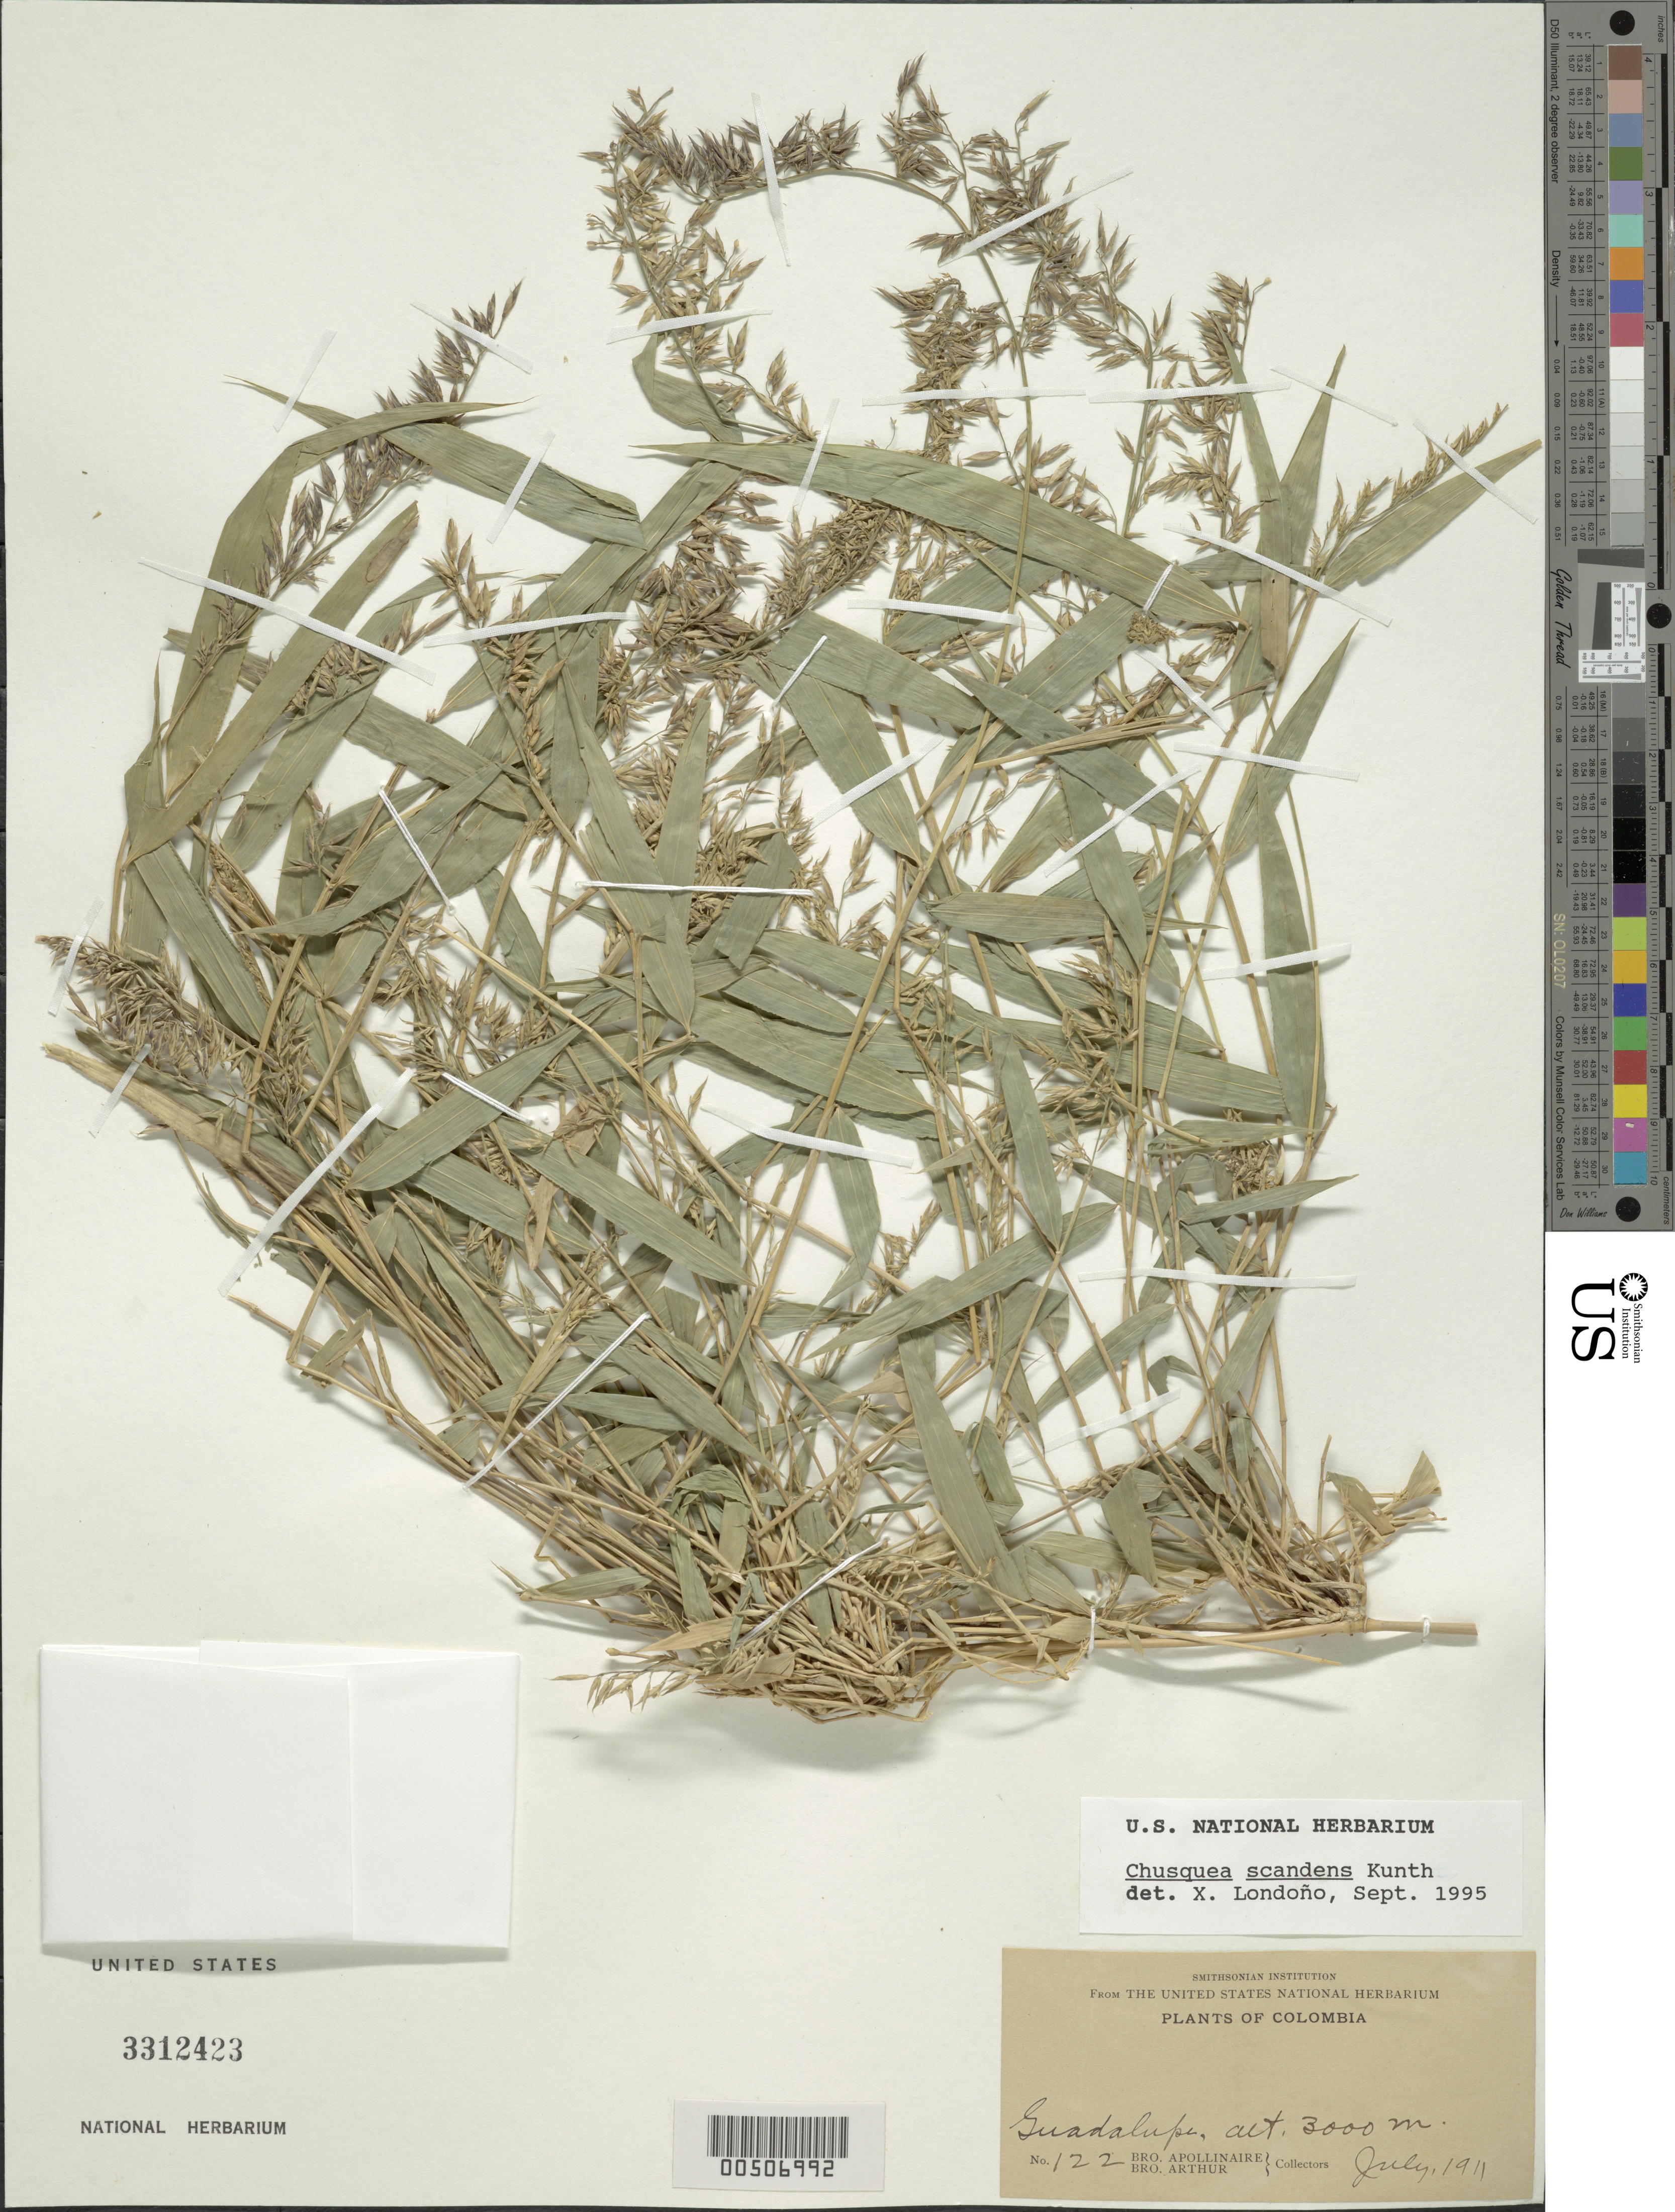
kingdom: Plantae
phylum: Tracheophyta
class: Liliopsida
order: Poales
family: Poaceae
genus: Chusquea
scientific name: Chusquea scandens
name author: Kunth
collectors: B. Apolinar Maria & Bro. Arthur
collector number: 122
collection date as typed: Jul 1911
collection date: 1911-07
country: Colombia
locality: Guadalupe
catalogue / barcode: US 3312423